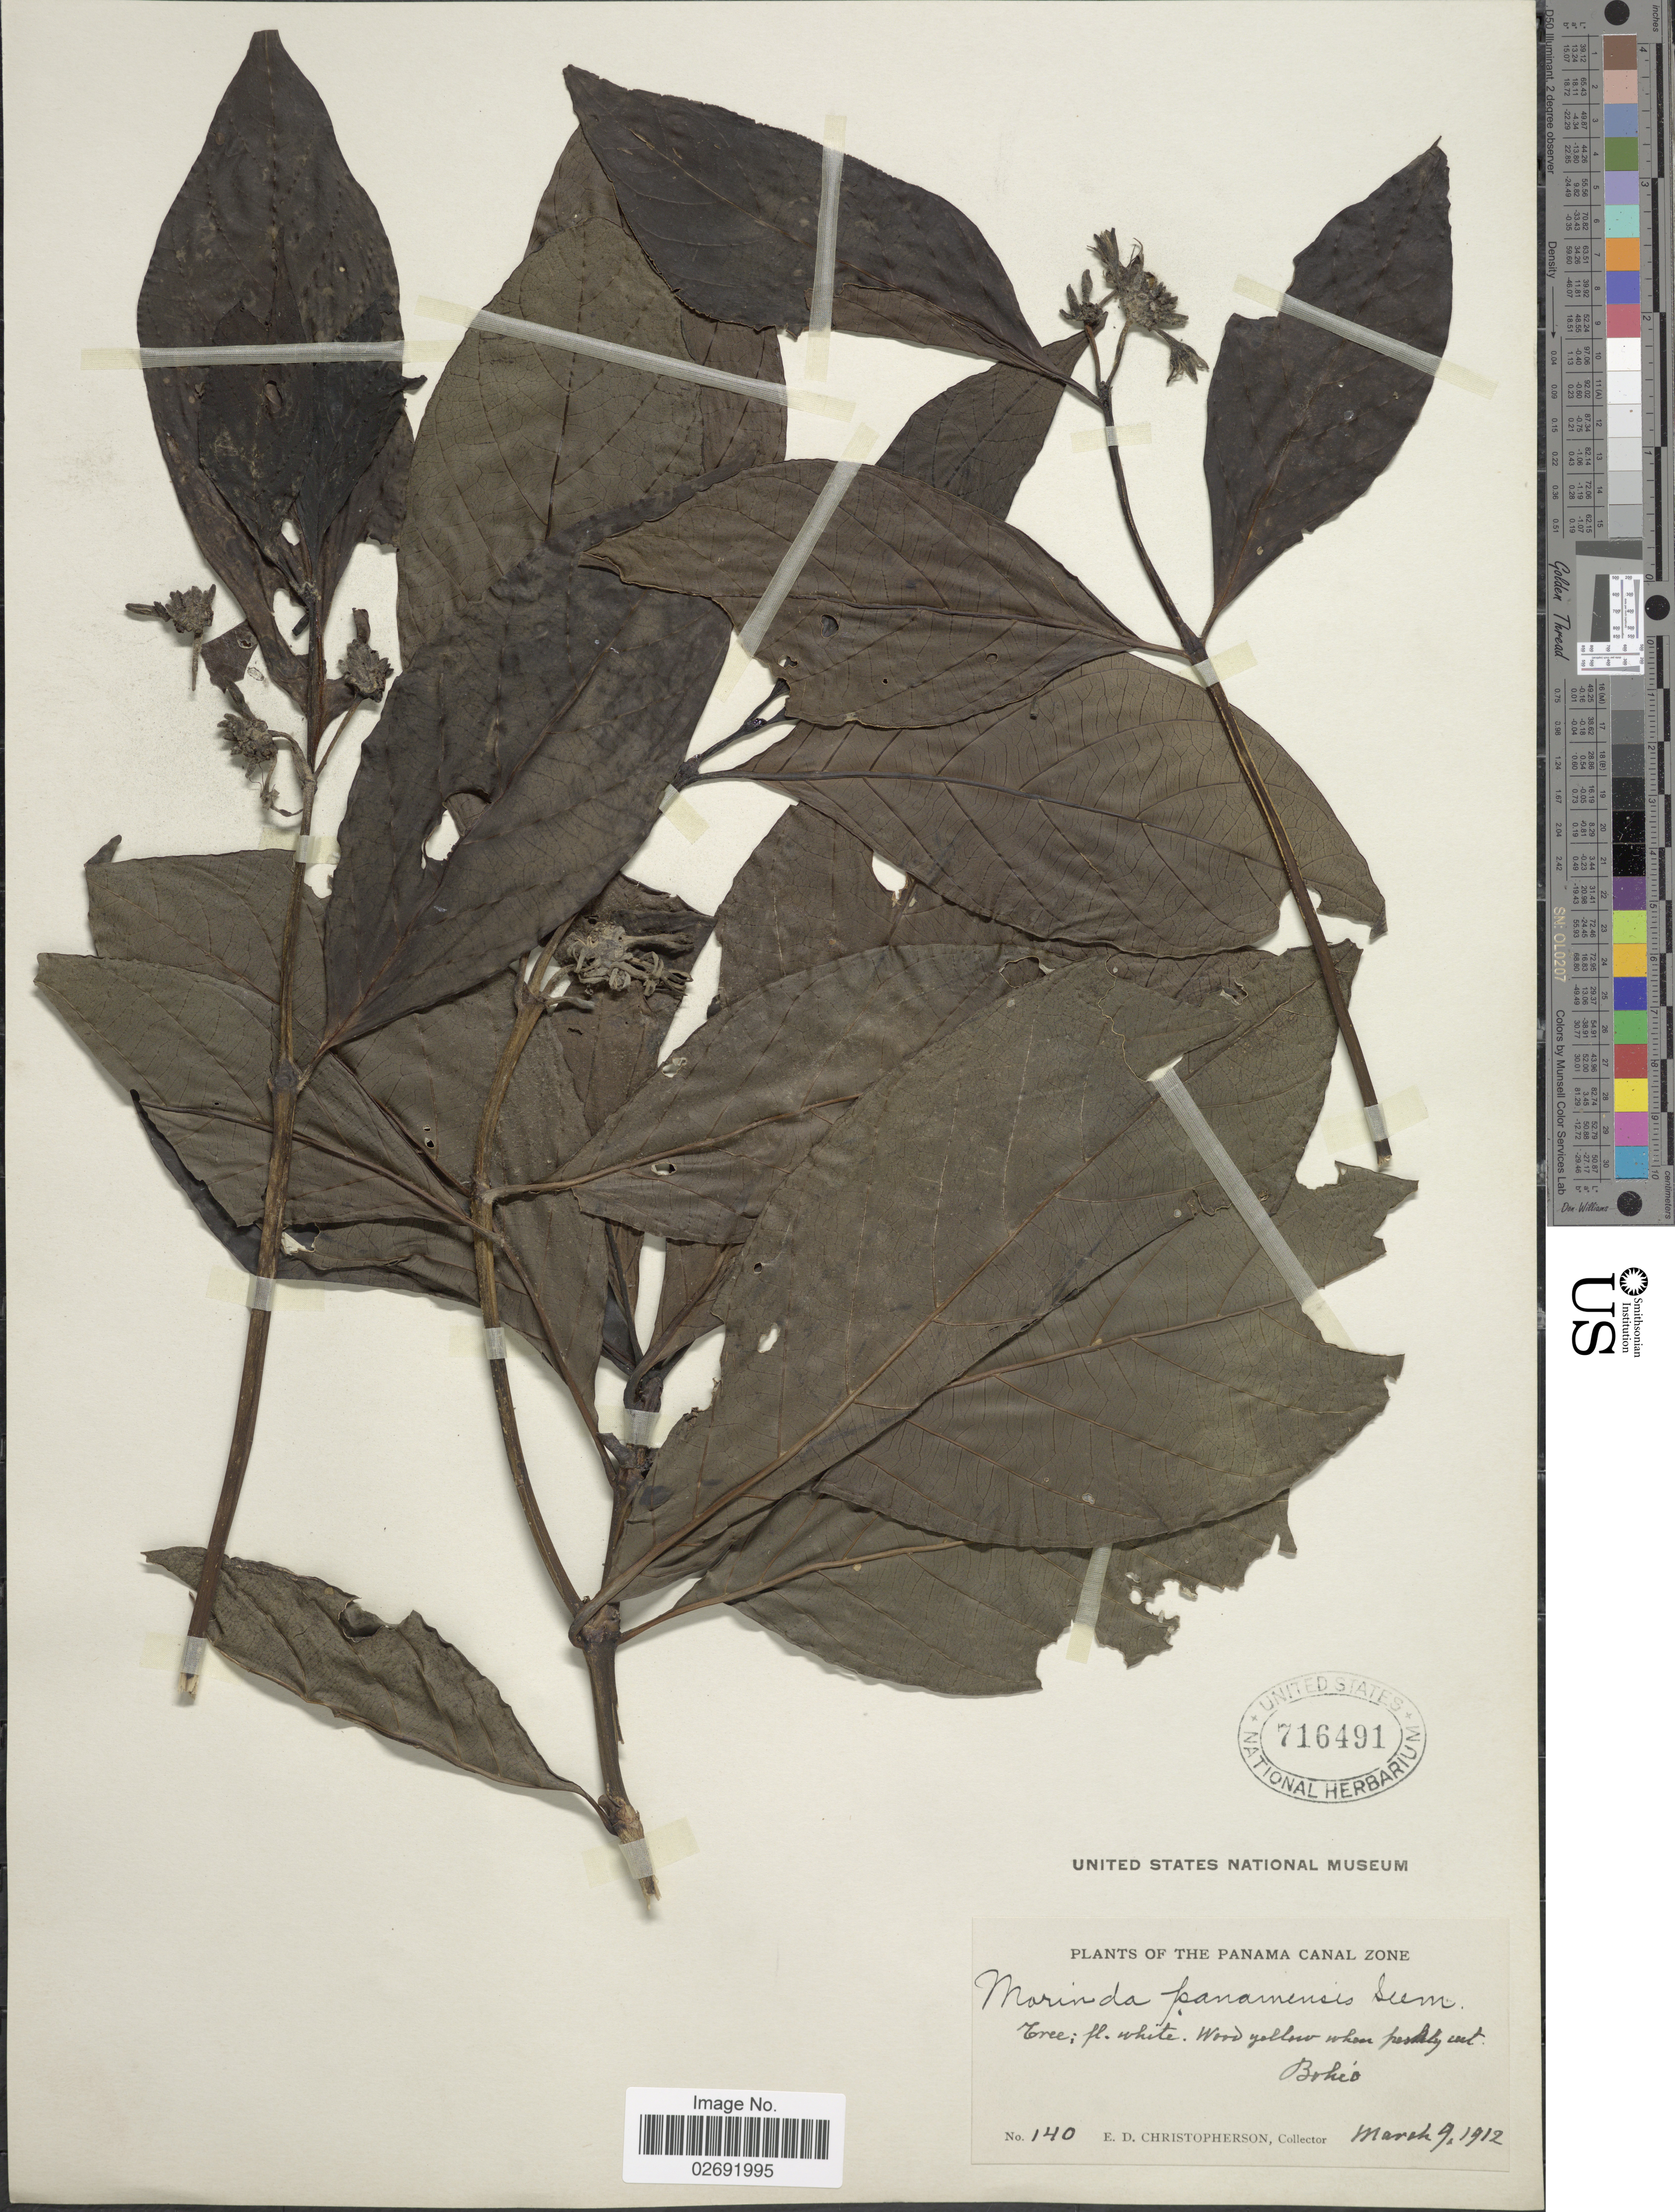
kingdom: Plantae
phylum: Tracheophyta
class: Magnoliopsida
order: Gentianales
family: Rubiaceae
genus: Morinda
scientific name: Morinda panamensis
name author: Seem.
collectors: E. D. Christophersen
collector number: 140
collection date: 1912-03-09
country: Panama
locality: The Panama Canal Zone, Bohio.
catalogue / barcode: US 716491